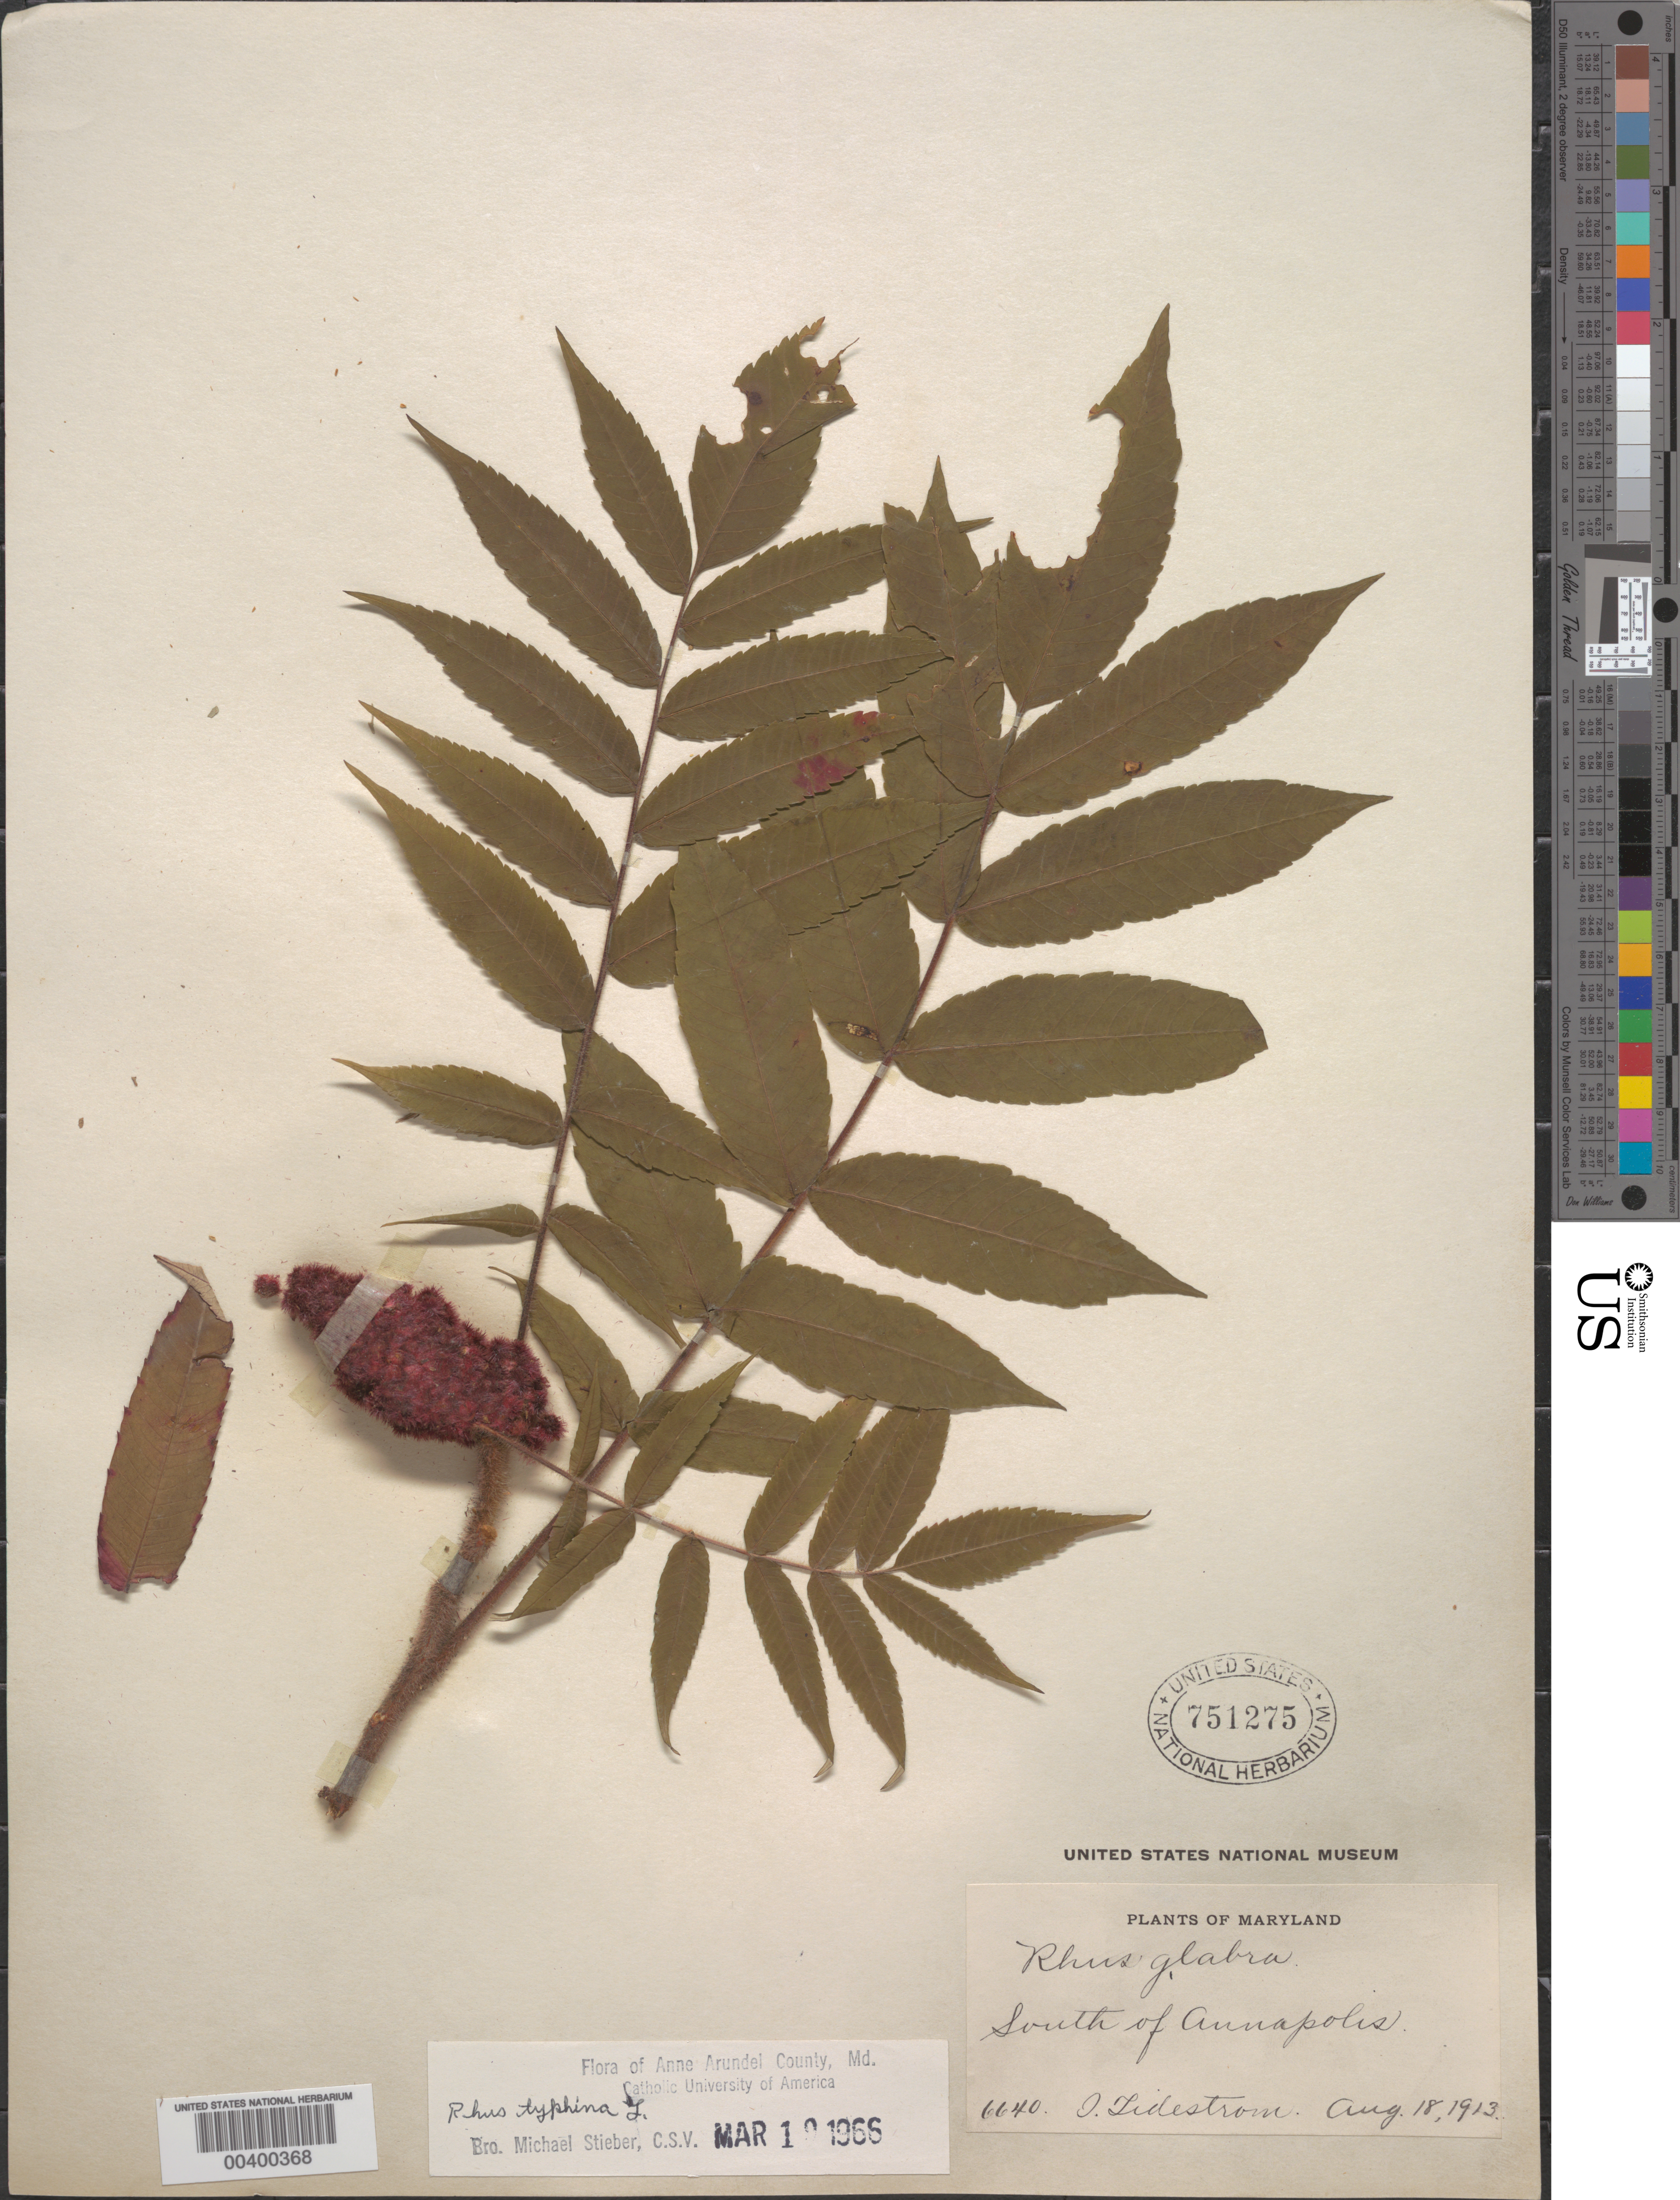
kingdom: Plantae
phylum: Tracheophyta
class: Magnoliopsida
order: Sapindales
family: Anacardiaceae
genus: Rhus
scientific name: Rhus typhina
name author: L.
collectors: I. F. Tidestrom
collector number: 6640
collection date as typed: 18 Aug 1913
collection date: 1913-08-18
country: United States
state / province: Maryland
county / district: Anne Arundel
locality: S of Annapolis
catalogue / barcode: US 751275